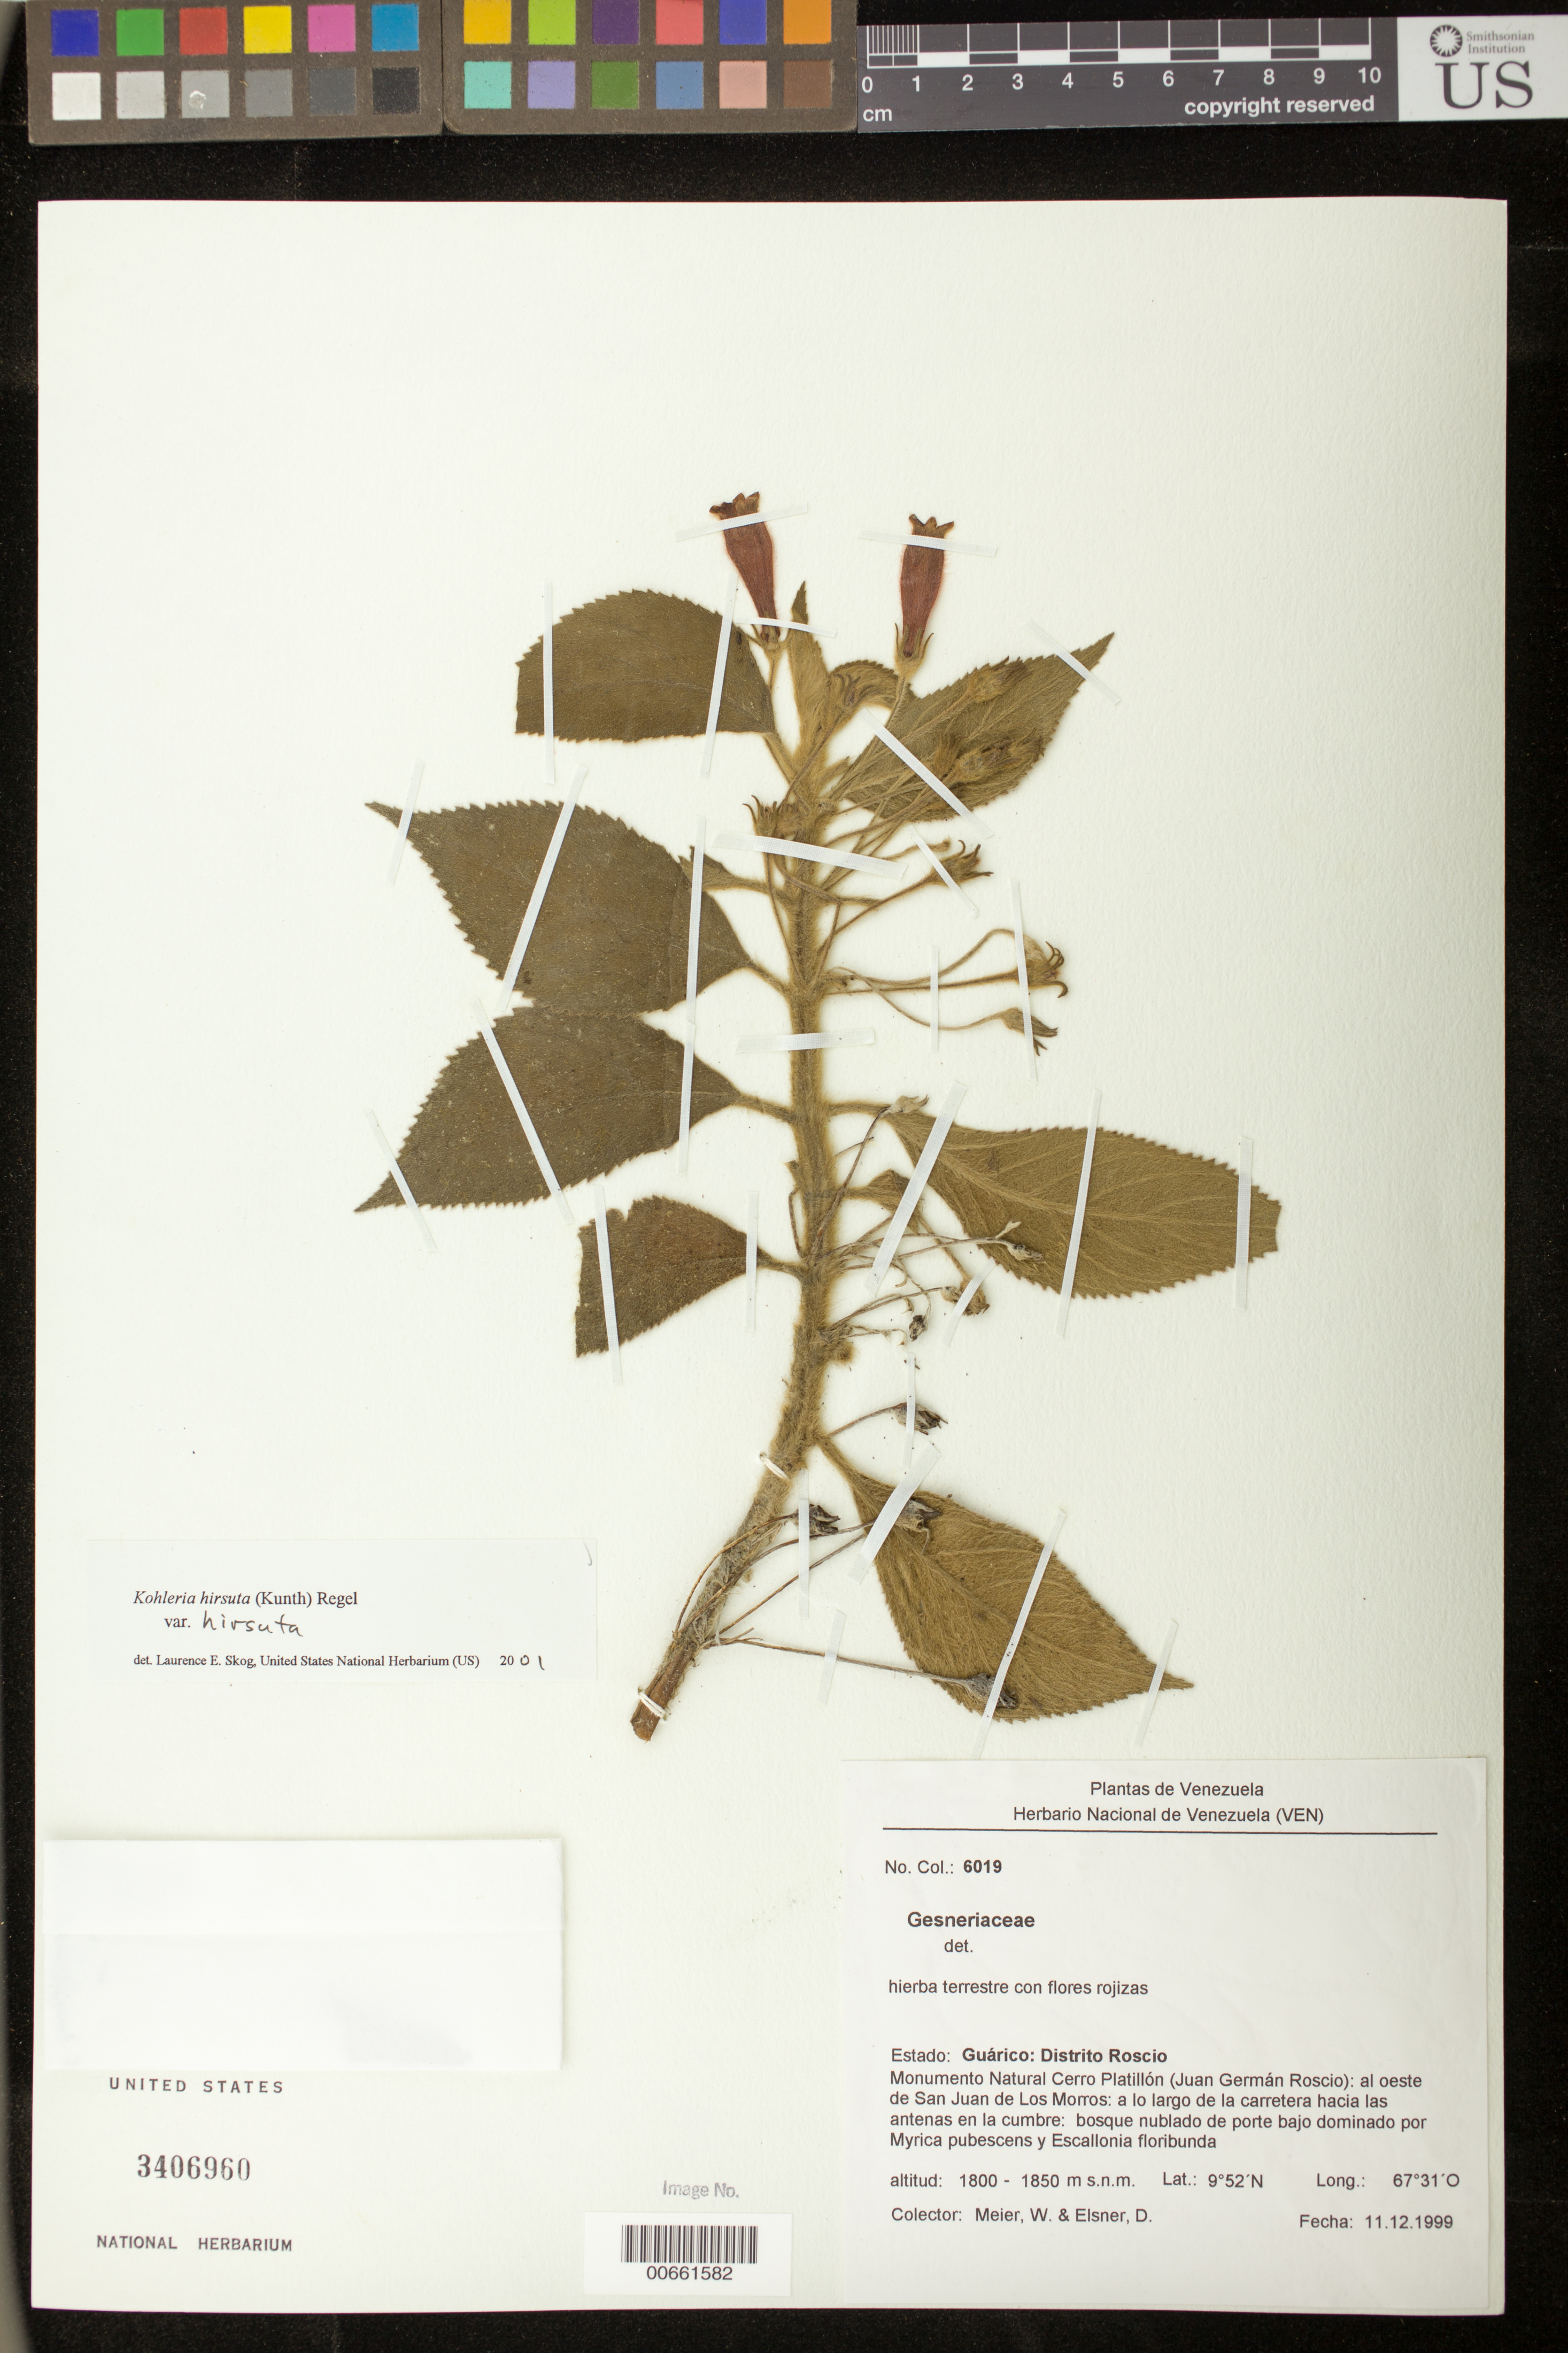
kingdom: Plantae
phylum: Tracheophyta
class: Magnoliopsida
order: Lamiales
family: Gesneriaceae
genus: Kohleria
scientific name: Kohleria hirsuta var. hirsuta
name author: (Kunth) Regel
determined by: Skog, Laurence E.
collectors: W. Meier & D. Elsner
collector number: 6019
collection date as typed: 11 Dec 1999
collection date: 1999-12-11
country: Venezuela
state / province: Guárico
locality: Distrito Roscio; Monumento Natural Cerro Platillón (Juan Germán Roscio): al oeste de San Juan de Los Morros: a lo largo de la carretera hacia las antenas en la cumbre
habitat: Bosque nublado de porte bajo dominado por Myrica pubescens y Escallonia floribunda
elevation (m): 1800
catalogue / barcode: US 3406960